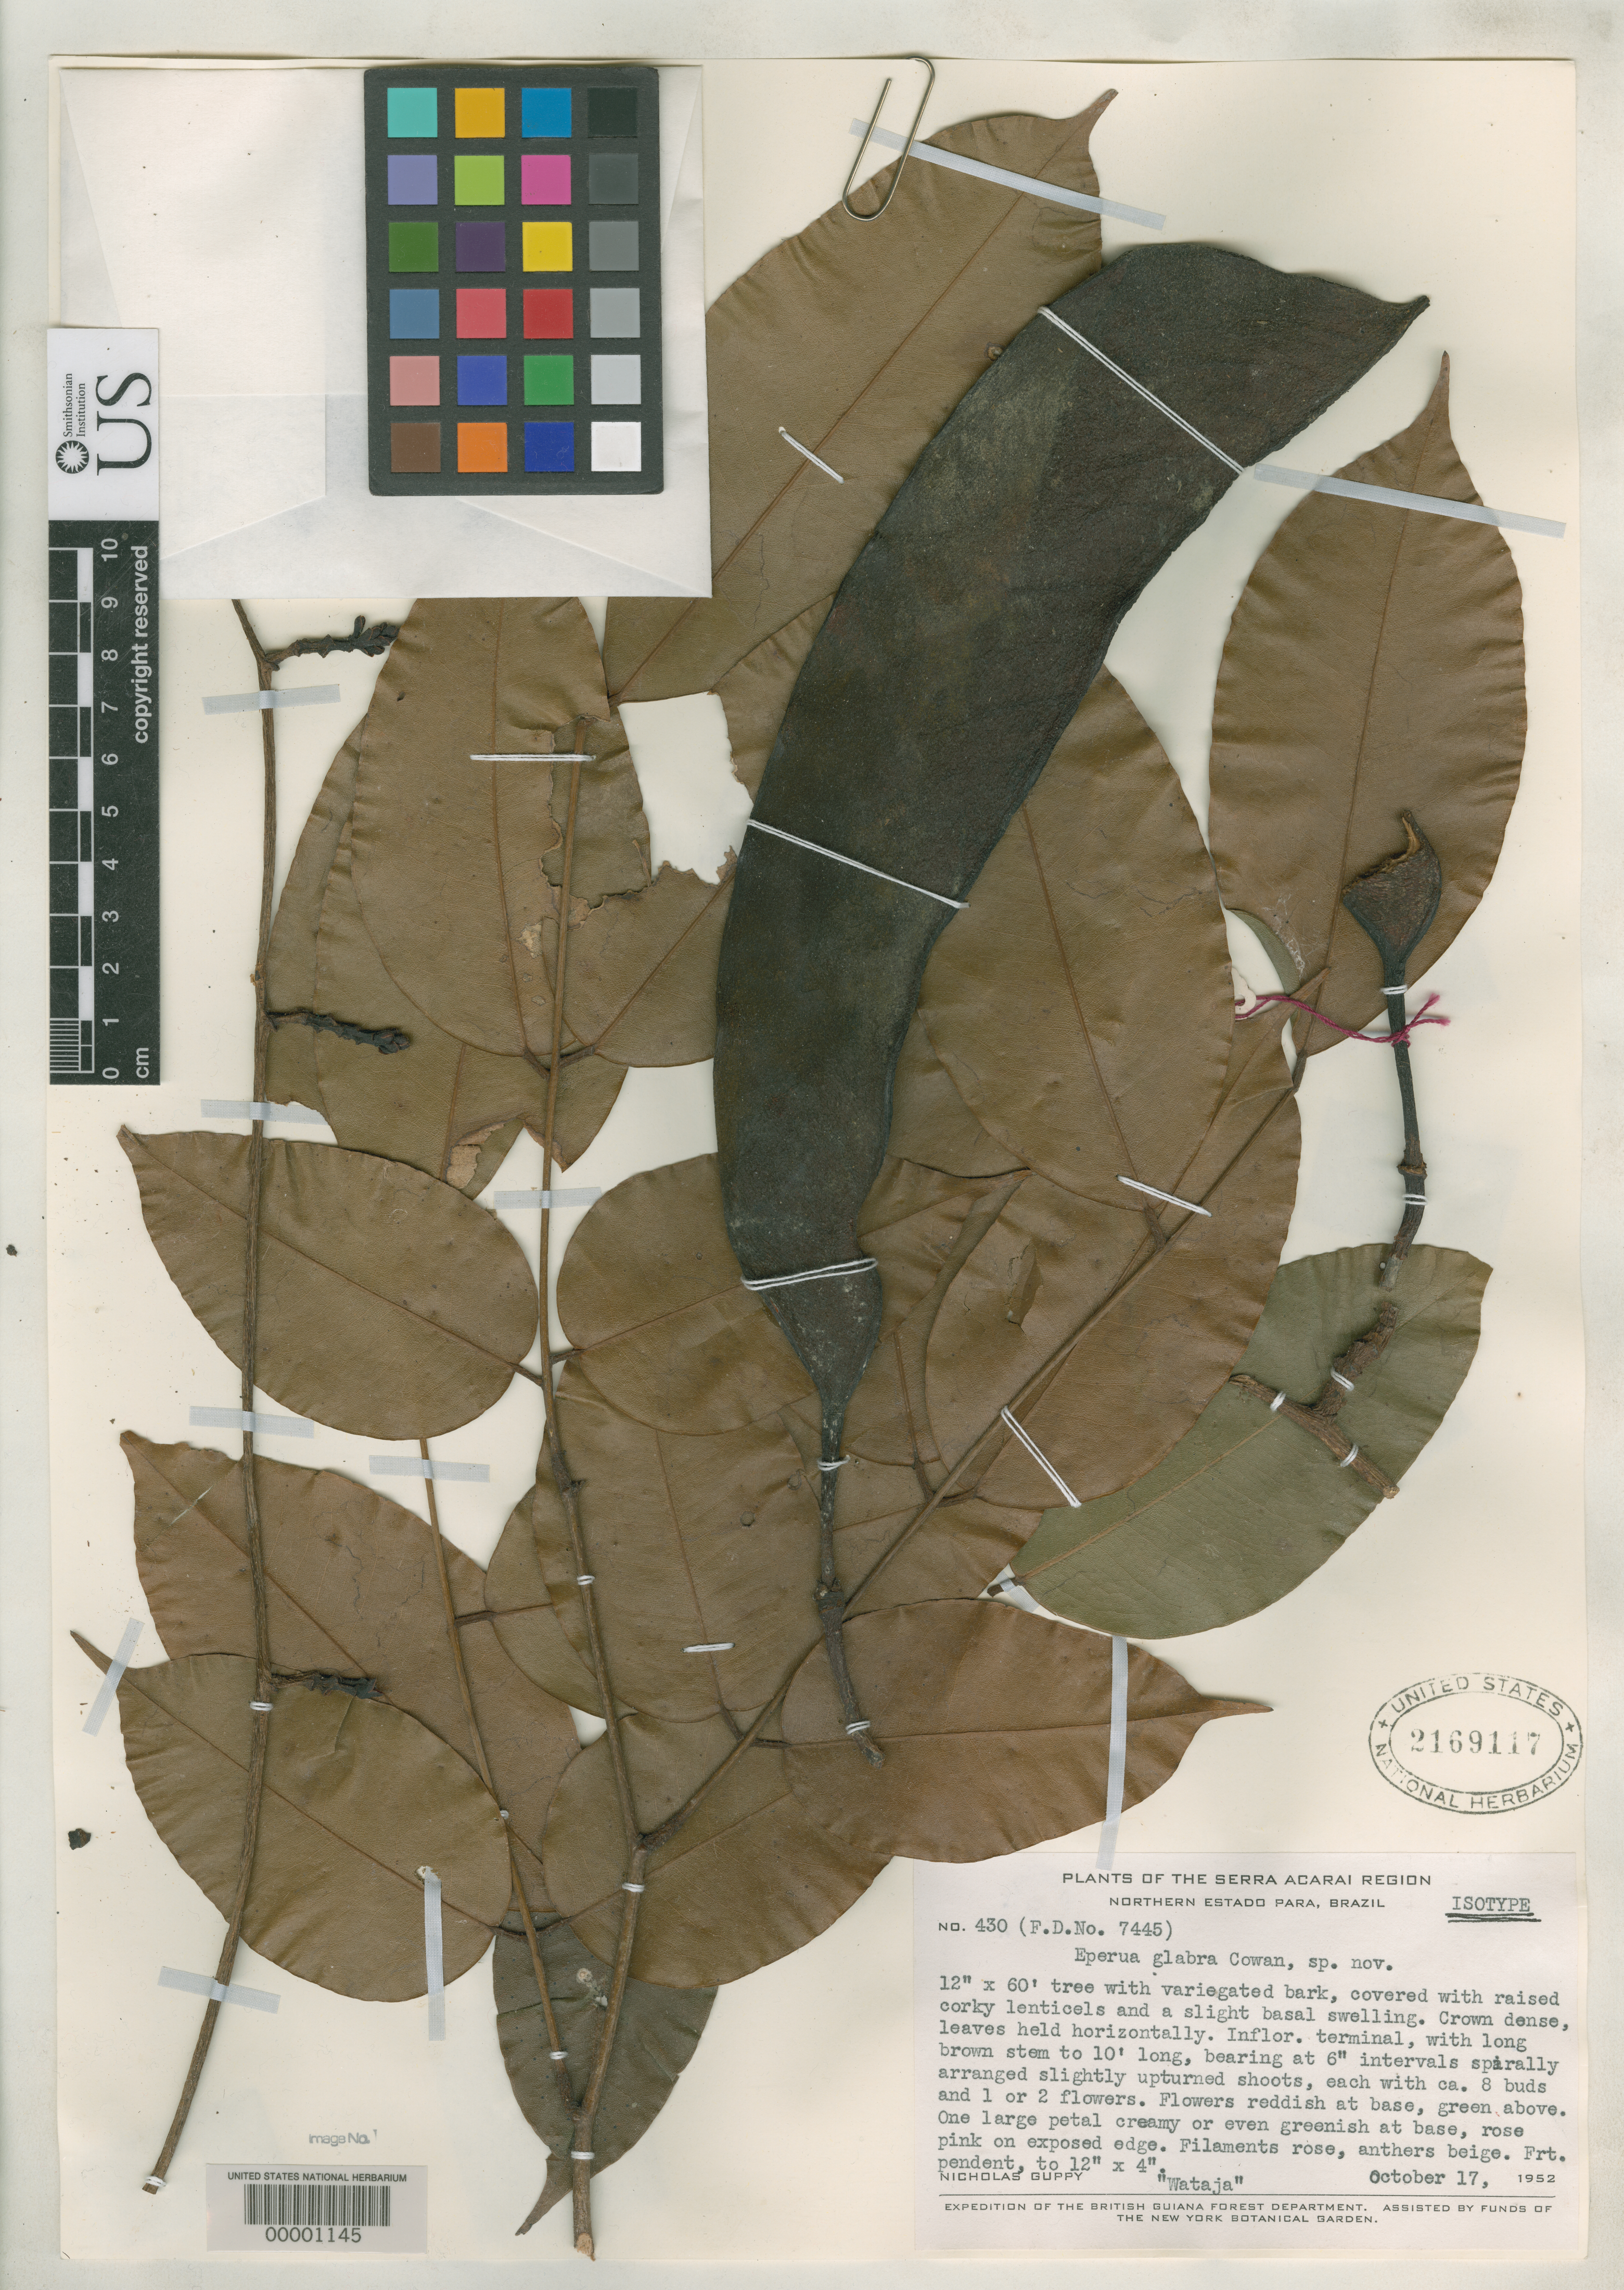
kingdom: Plantae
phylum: Tracheophyta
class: Magnoliopsida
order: Fabales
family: Fabaceae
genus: Eperua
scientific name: Eperua glabra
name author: R.S. Cowan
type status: Isotype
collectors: N. Guppy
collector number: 430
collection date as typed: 17 Oct 1952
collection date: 1952-10-17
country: Brazil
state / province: Pará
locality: Serra Acarai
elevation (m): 229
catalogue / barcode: US 2169117